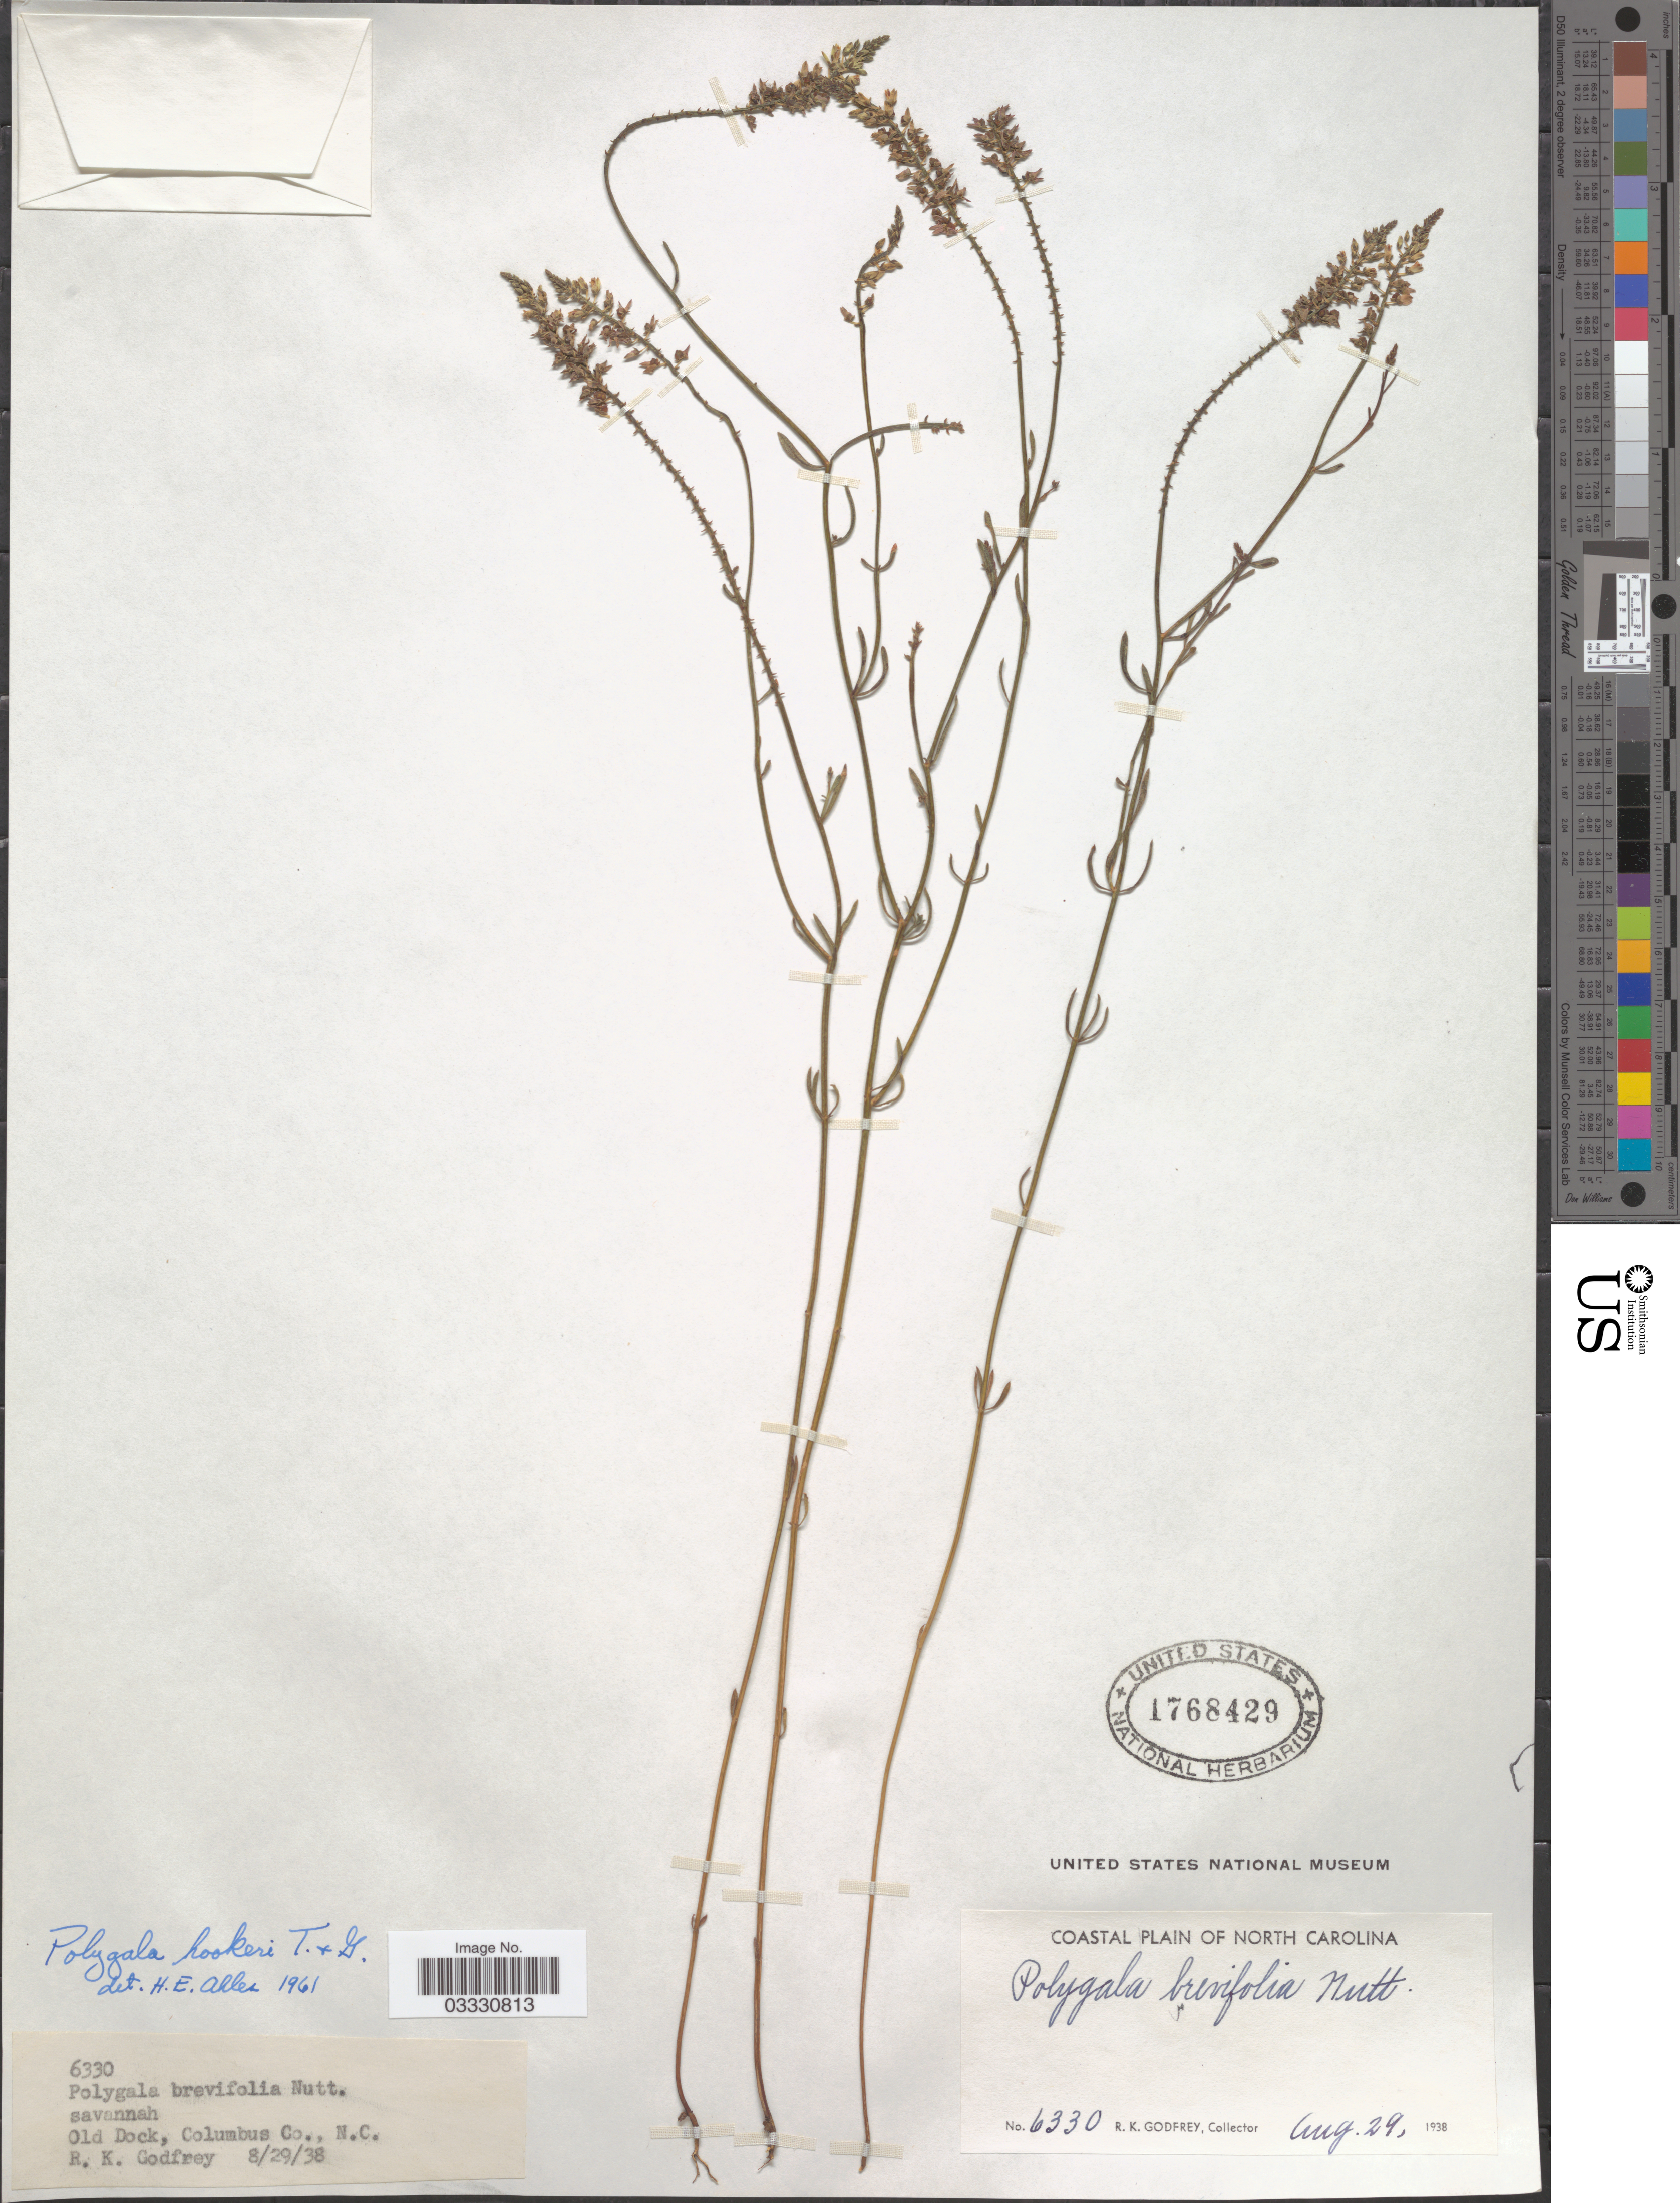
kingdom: Plantae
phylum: Tracheophyta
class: Magnoliopsida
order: Fabales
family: Polygalaceae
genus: Polygala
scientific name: Polygala hookeri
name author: Torr. & A. Gray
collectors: R. K. Godfrey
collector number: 6330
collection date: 1938-08-29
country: United States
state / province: North Carolina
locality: Old Dock, Columbus Co., Coastal Plain of North Carolina.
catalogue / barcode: US 1768429